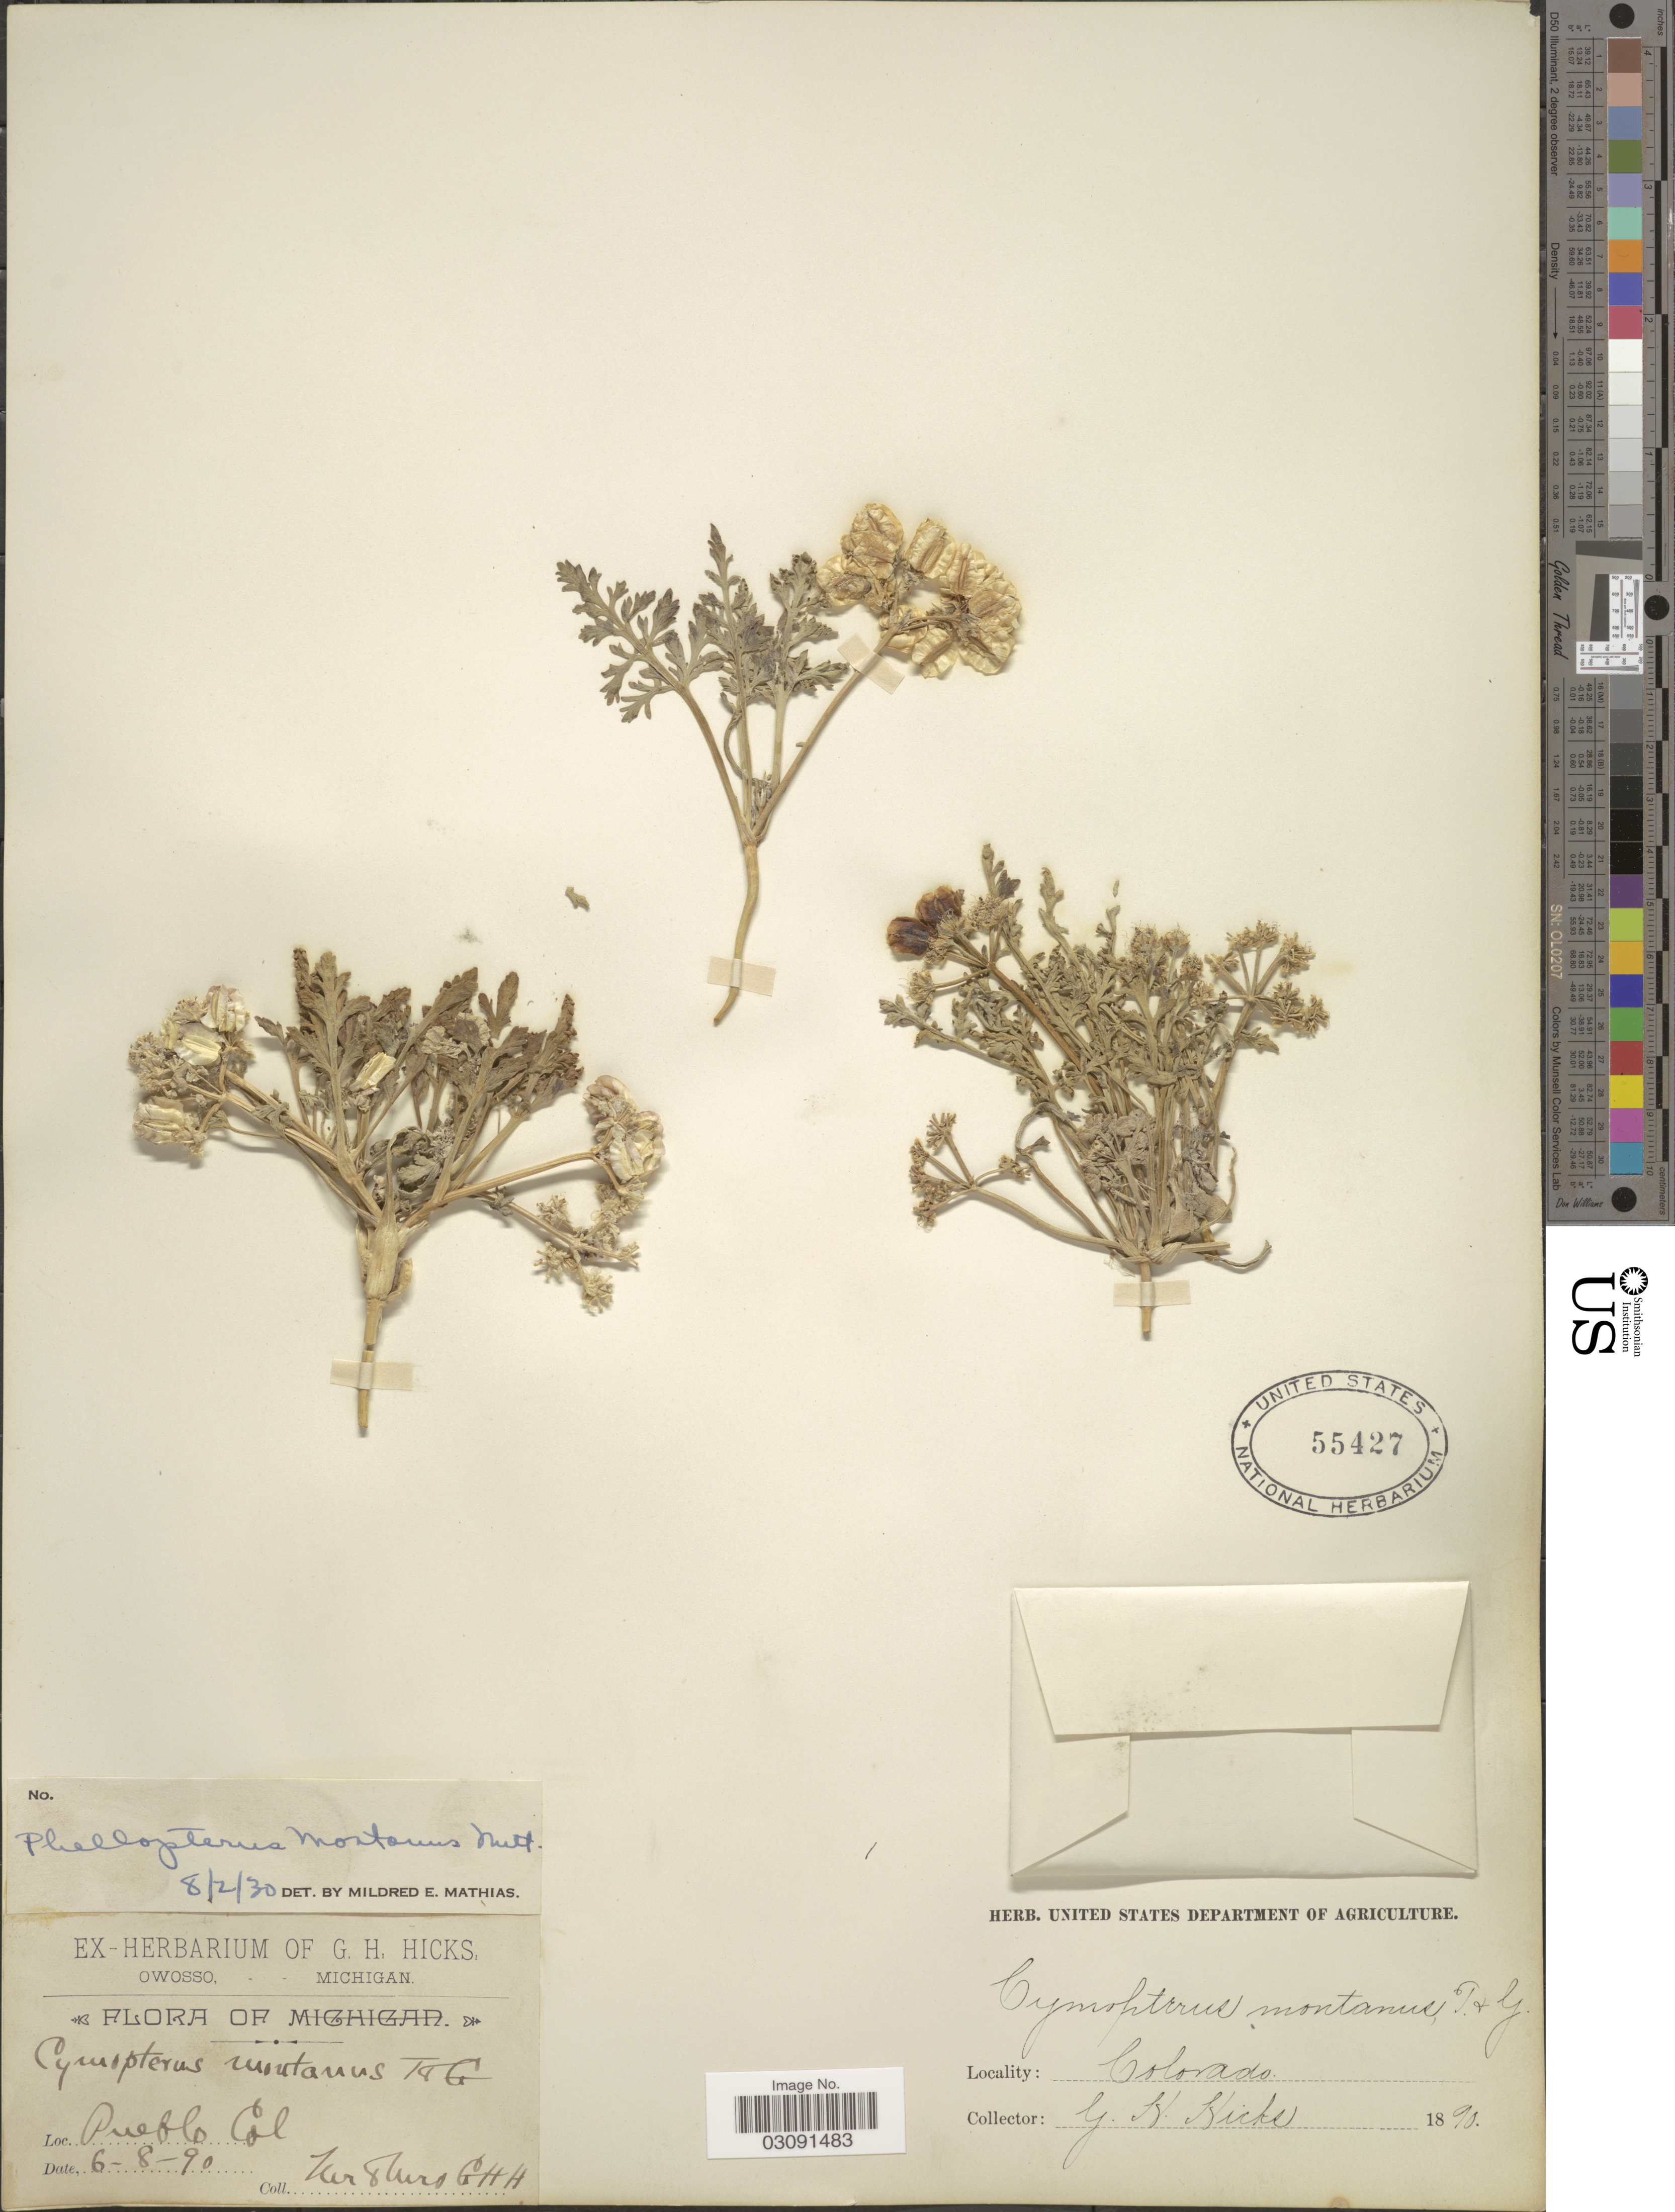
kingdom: Plantae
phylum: Tracheophyta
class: Magnoliopsida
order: Apiales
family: Apiaceae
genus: Cymopterus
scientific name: Cymopterus montanus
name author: Torr. & A. Gray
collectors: G. Hicks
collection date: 1890-06-08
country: United States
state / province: Colorado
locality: Pueblo, Col.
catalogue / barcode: US 55427